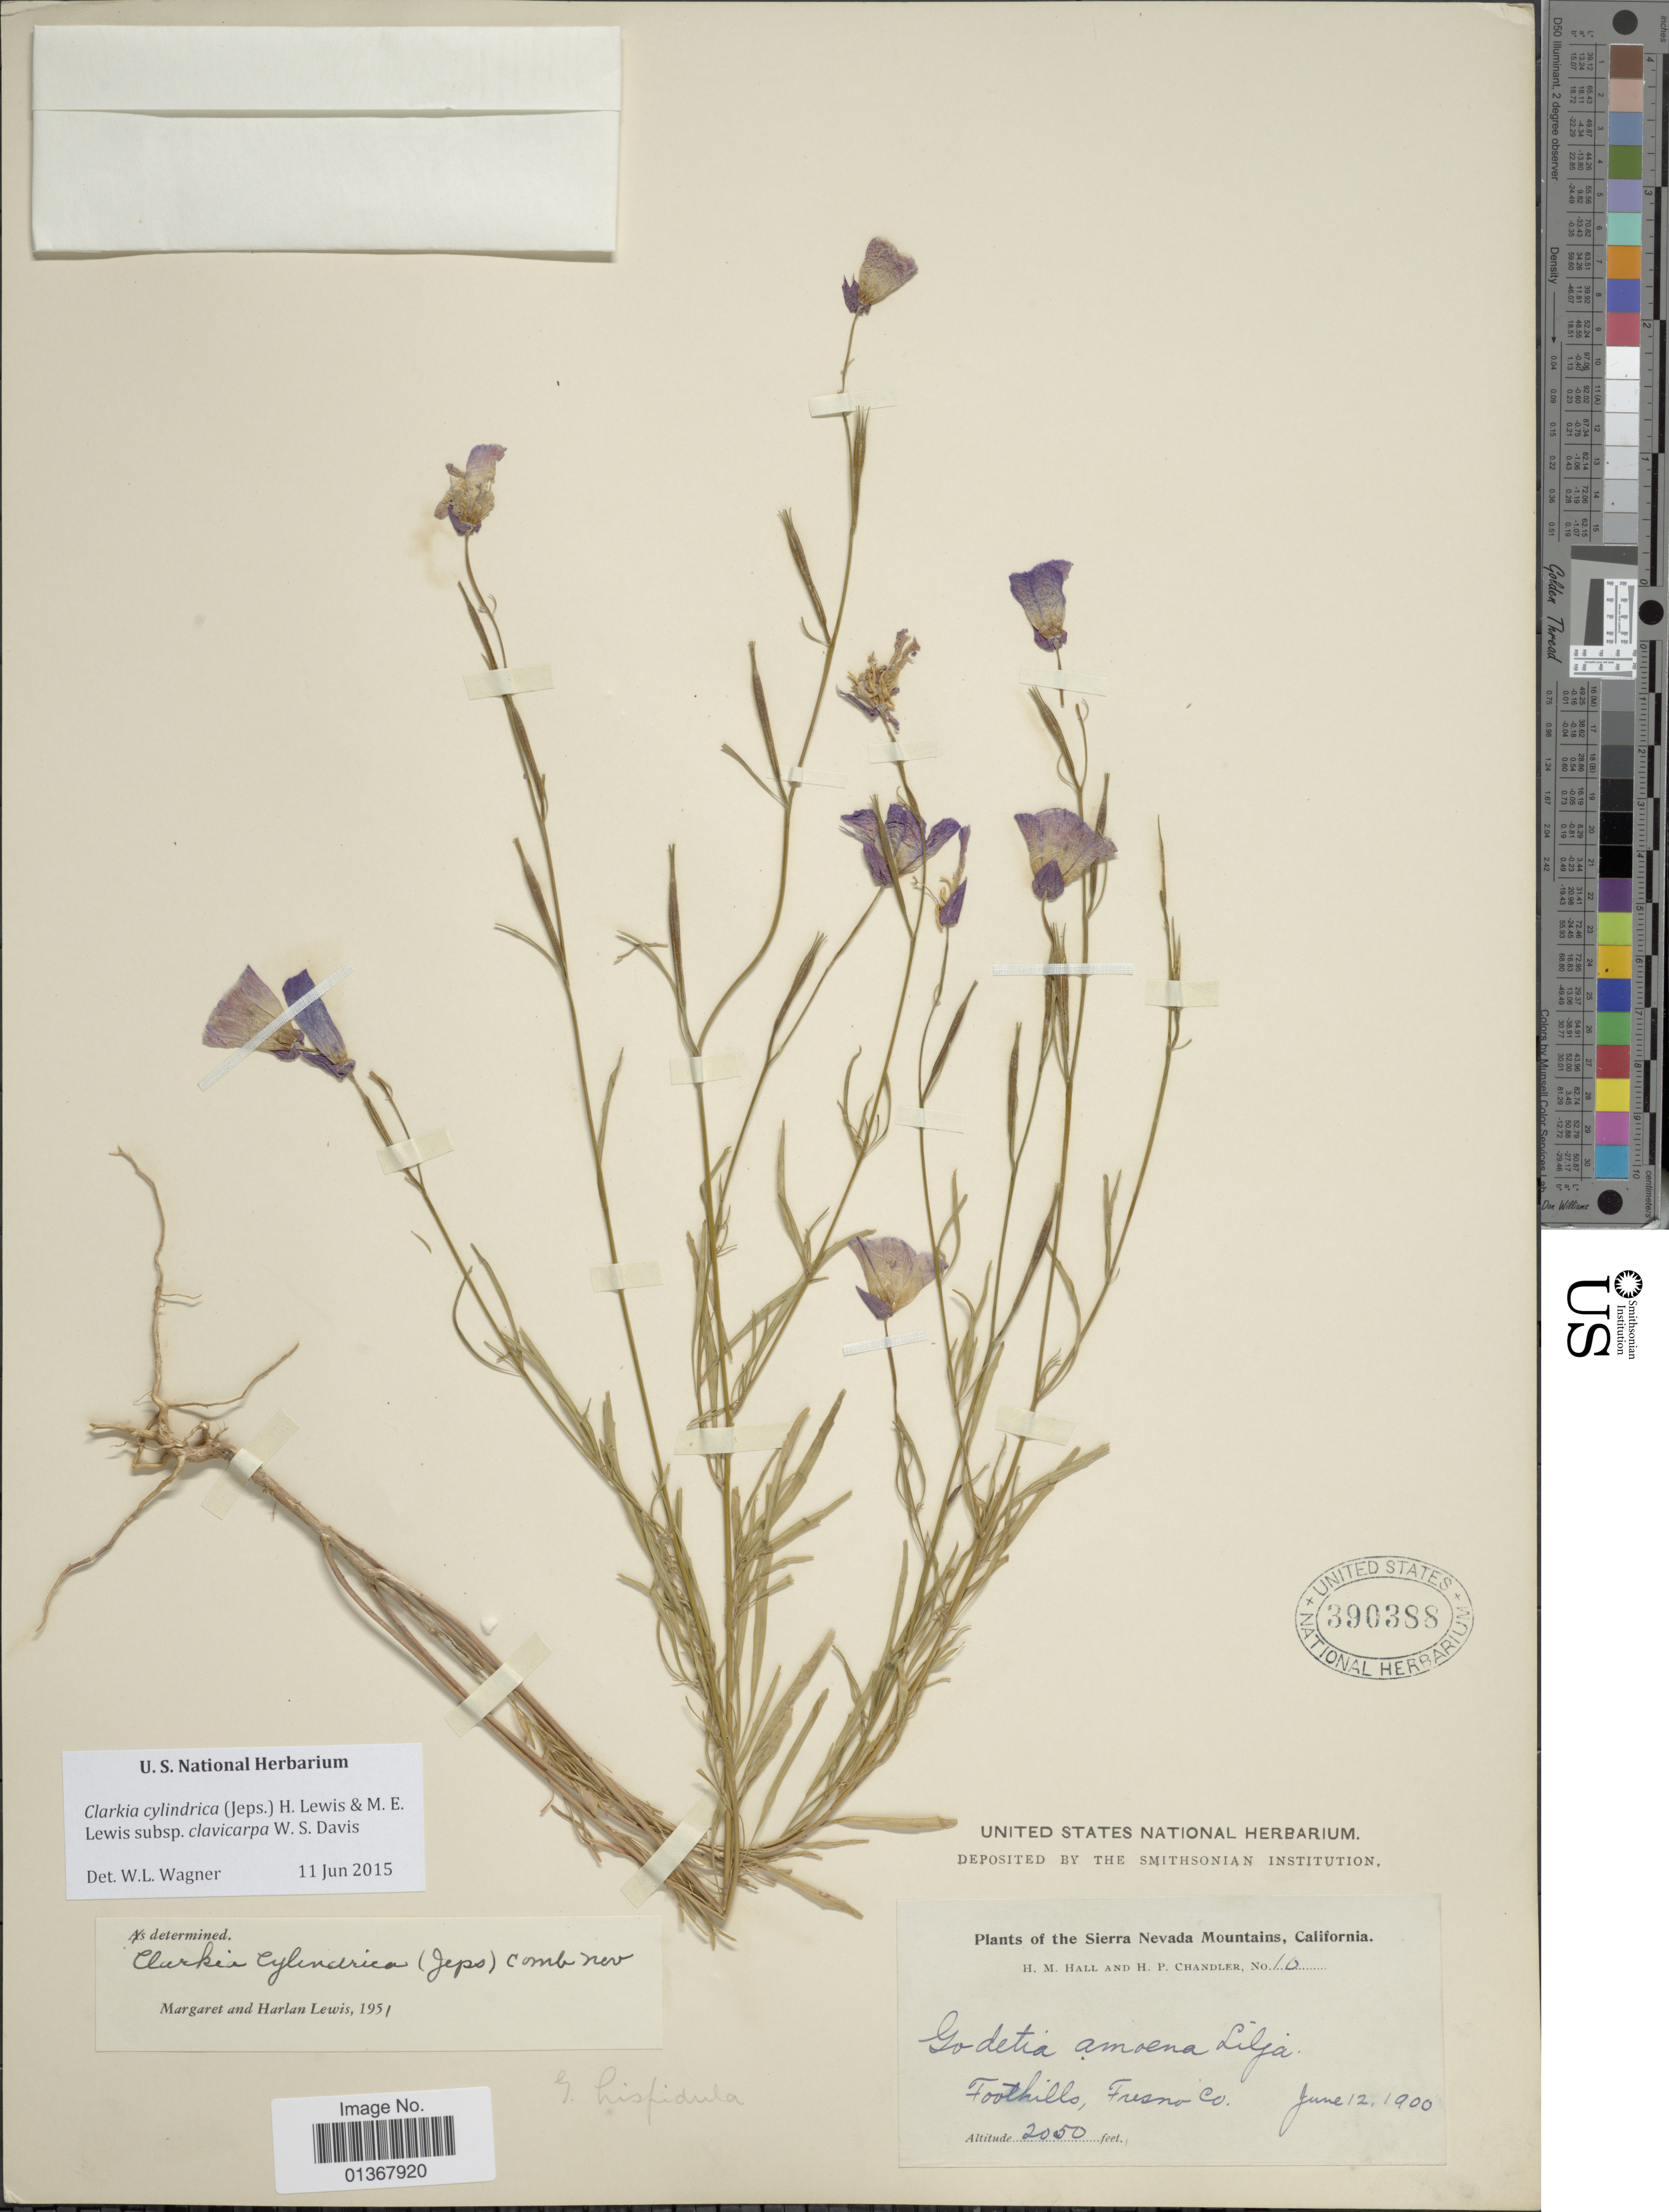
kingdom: Plantae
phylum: Tracheophyta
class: Magnoliopsida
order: Myrtales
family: Onagraceae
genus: Clarkia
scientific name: Clarkia cylindrica subsp. clavicarpa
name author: W.S. Davis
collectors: H. M. Hall & H. Chandler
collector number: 10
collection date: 1900-06-12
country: United States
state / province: California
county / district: Fresno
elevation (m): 625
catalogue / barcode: US 390388